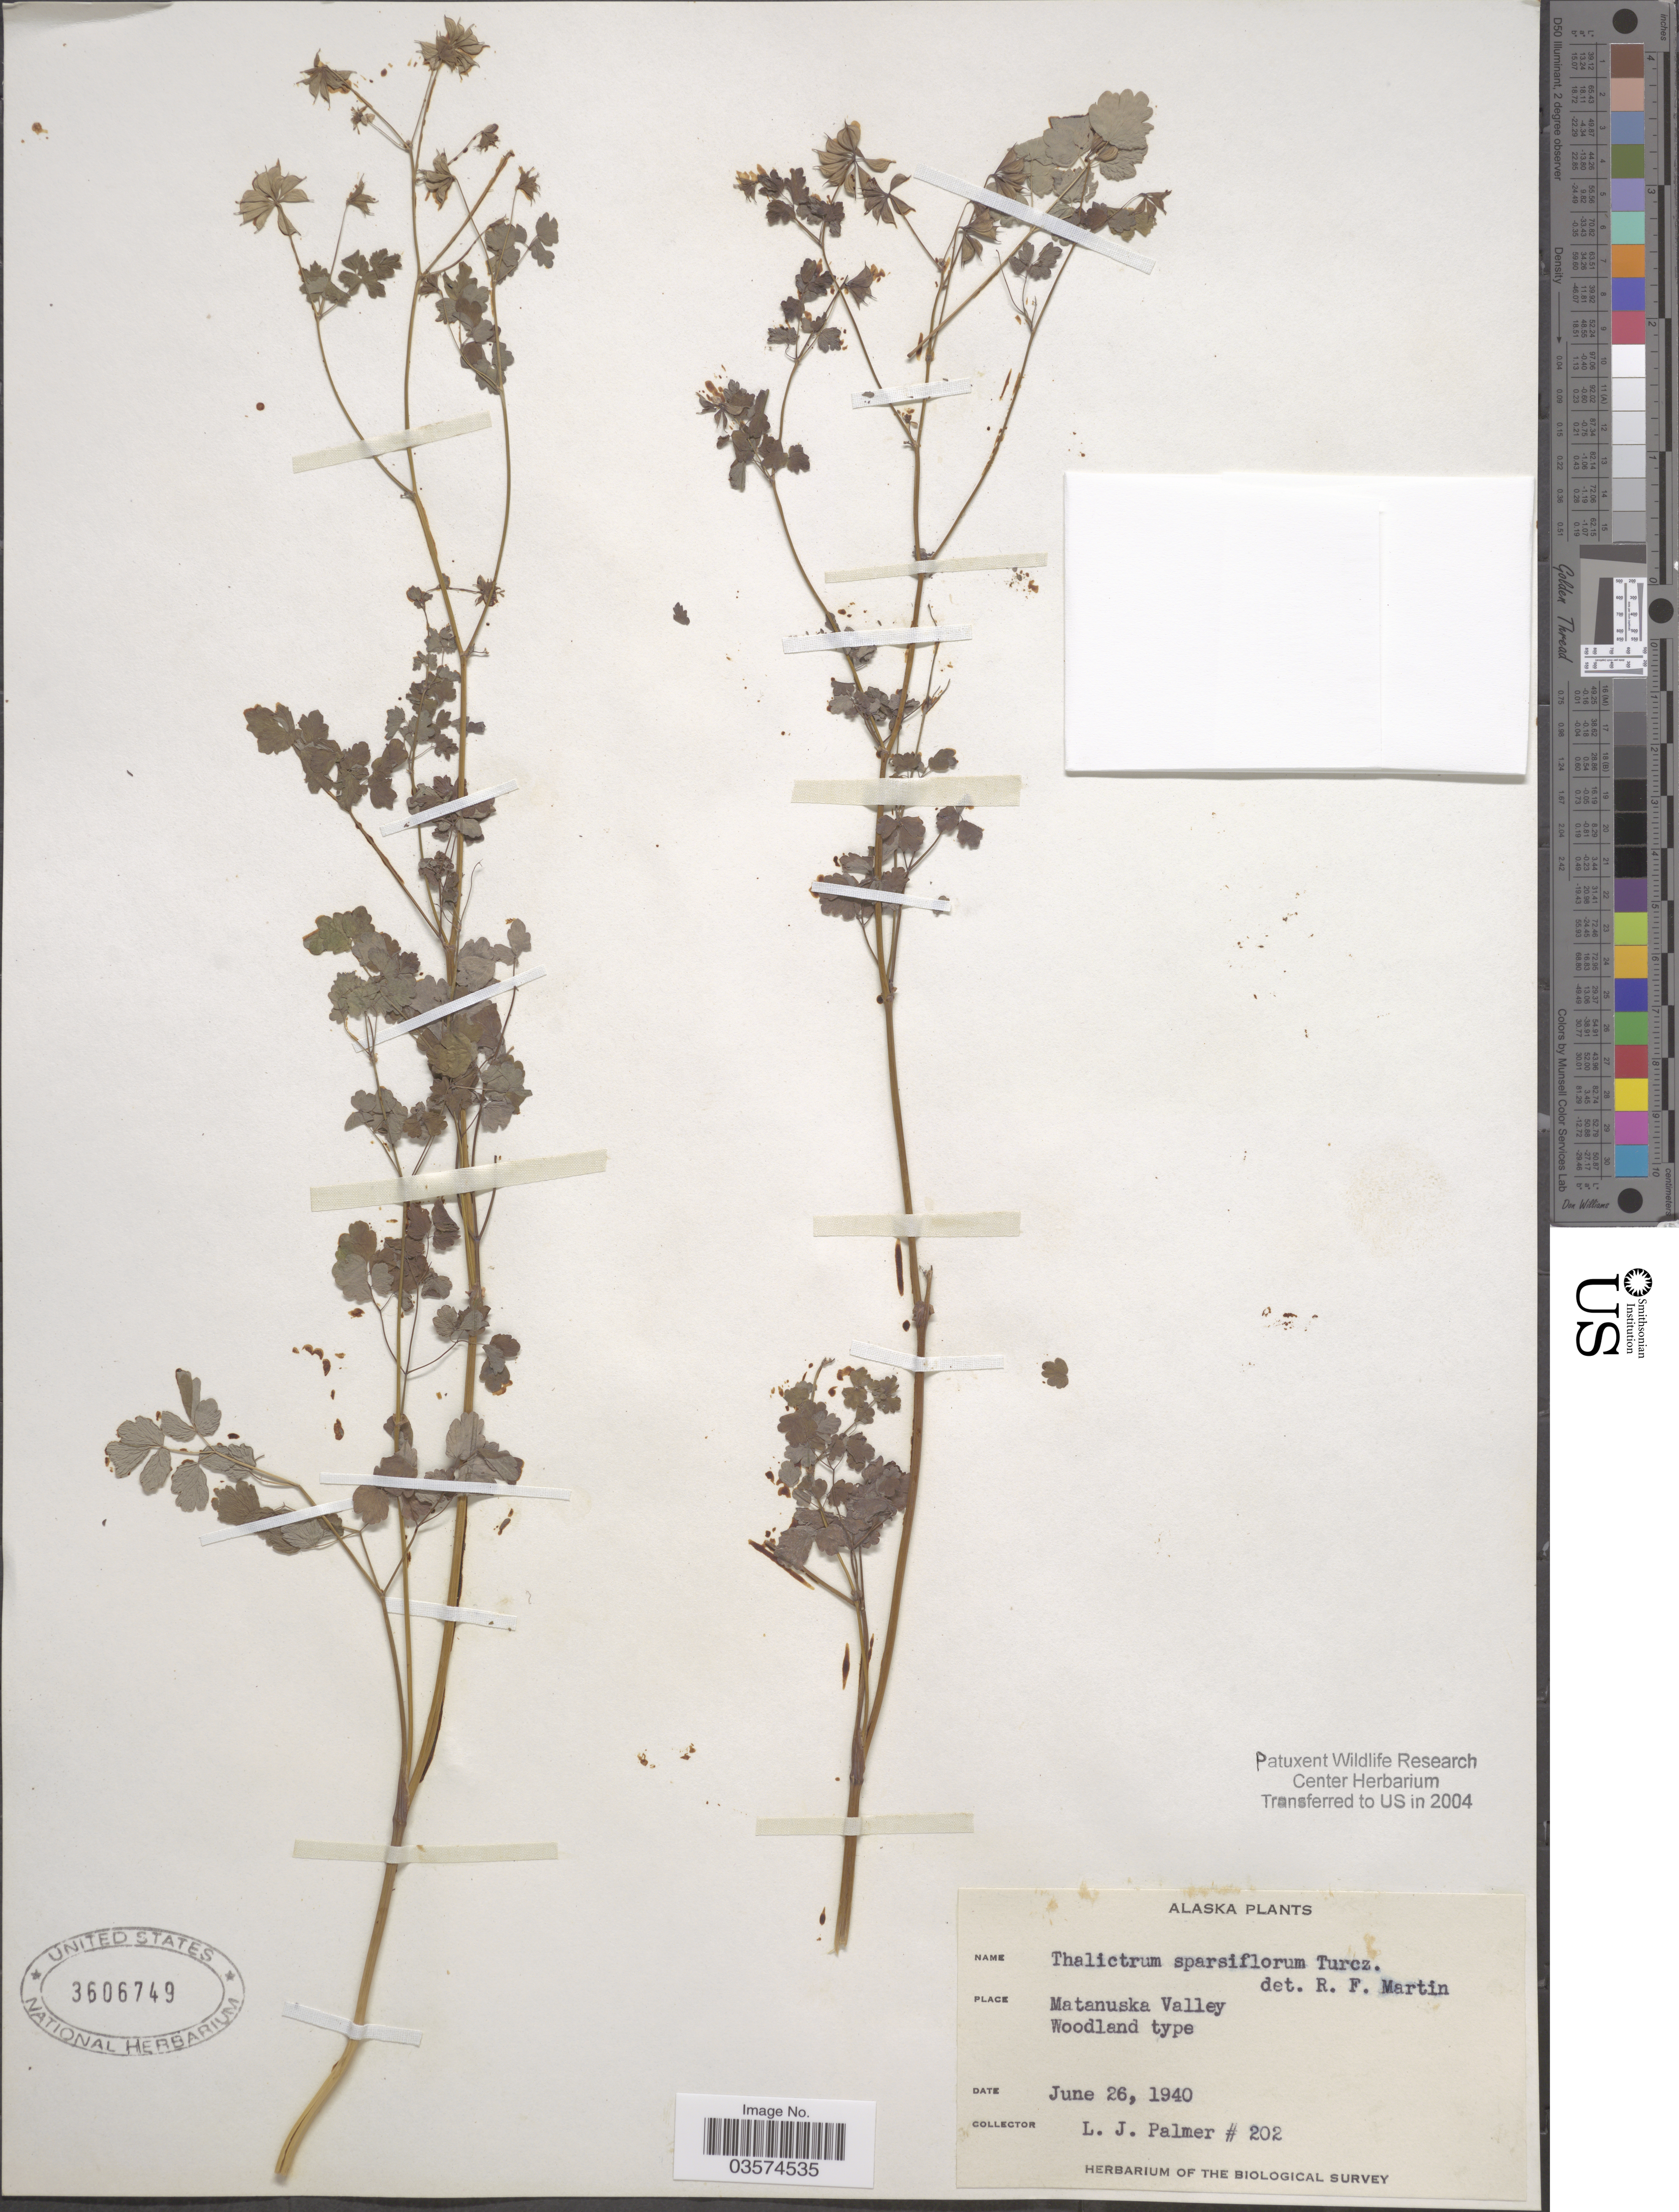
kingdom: Plantae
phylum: Tracheophyta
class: Magnoliopsida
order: Ranunculales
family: Ranunculaceae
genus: Thalictrum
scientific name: Thalictrum sparsiflorum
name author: Turcz. ex Fisch. & C.A. Mey.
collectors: L. J. Palmer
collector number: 202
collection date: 1940-06-26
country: United States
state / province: Alaska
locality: Matanuska Valley.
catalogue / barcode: US 3606749